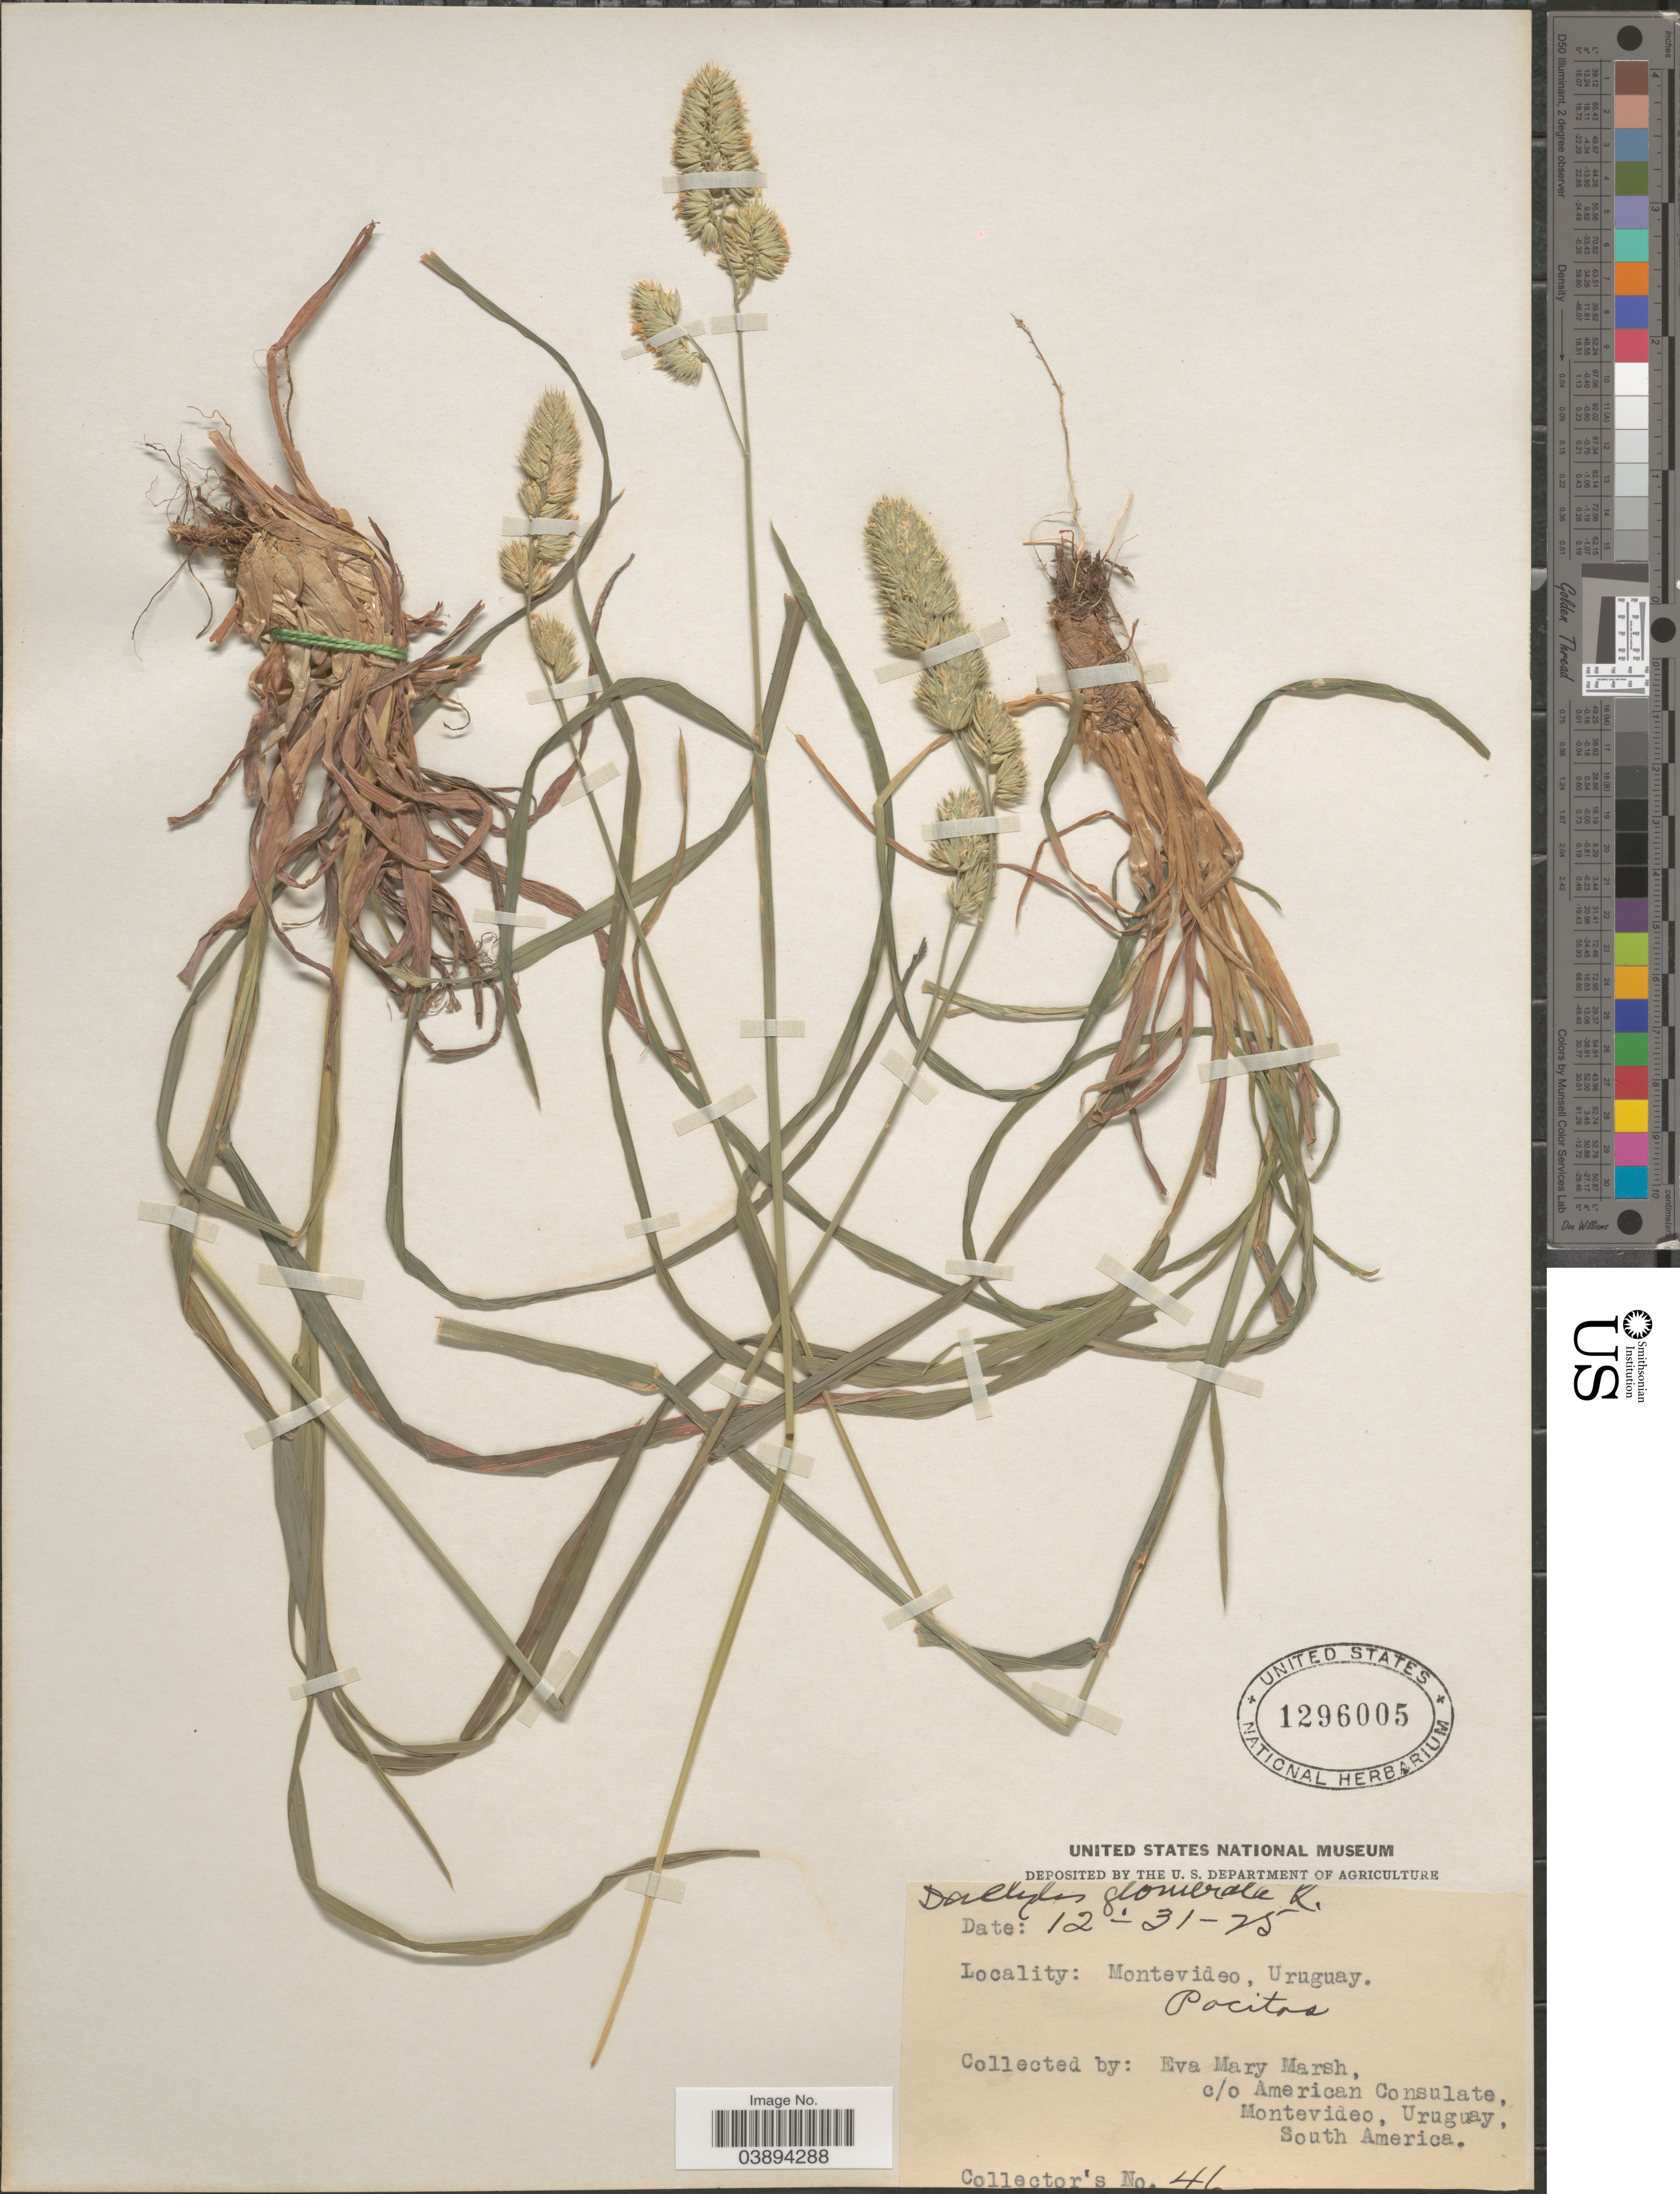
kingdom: Plantae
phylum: Tracheophyta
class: Liliopsida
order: Poales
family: Poaceae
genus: Dactylis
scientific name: Dactylis glomerata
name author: L.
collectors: E. Marsh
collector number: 41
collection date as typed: Transcribed d/m/y: 31/12/25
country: Uruguay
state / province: Montevideo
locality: Pocitos.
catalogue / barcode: US 1296005